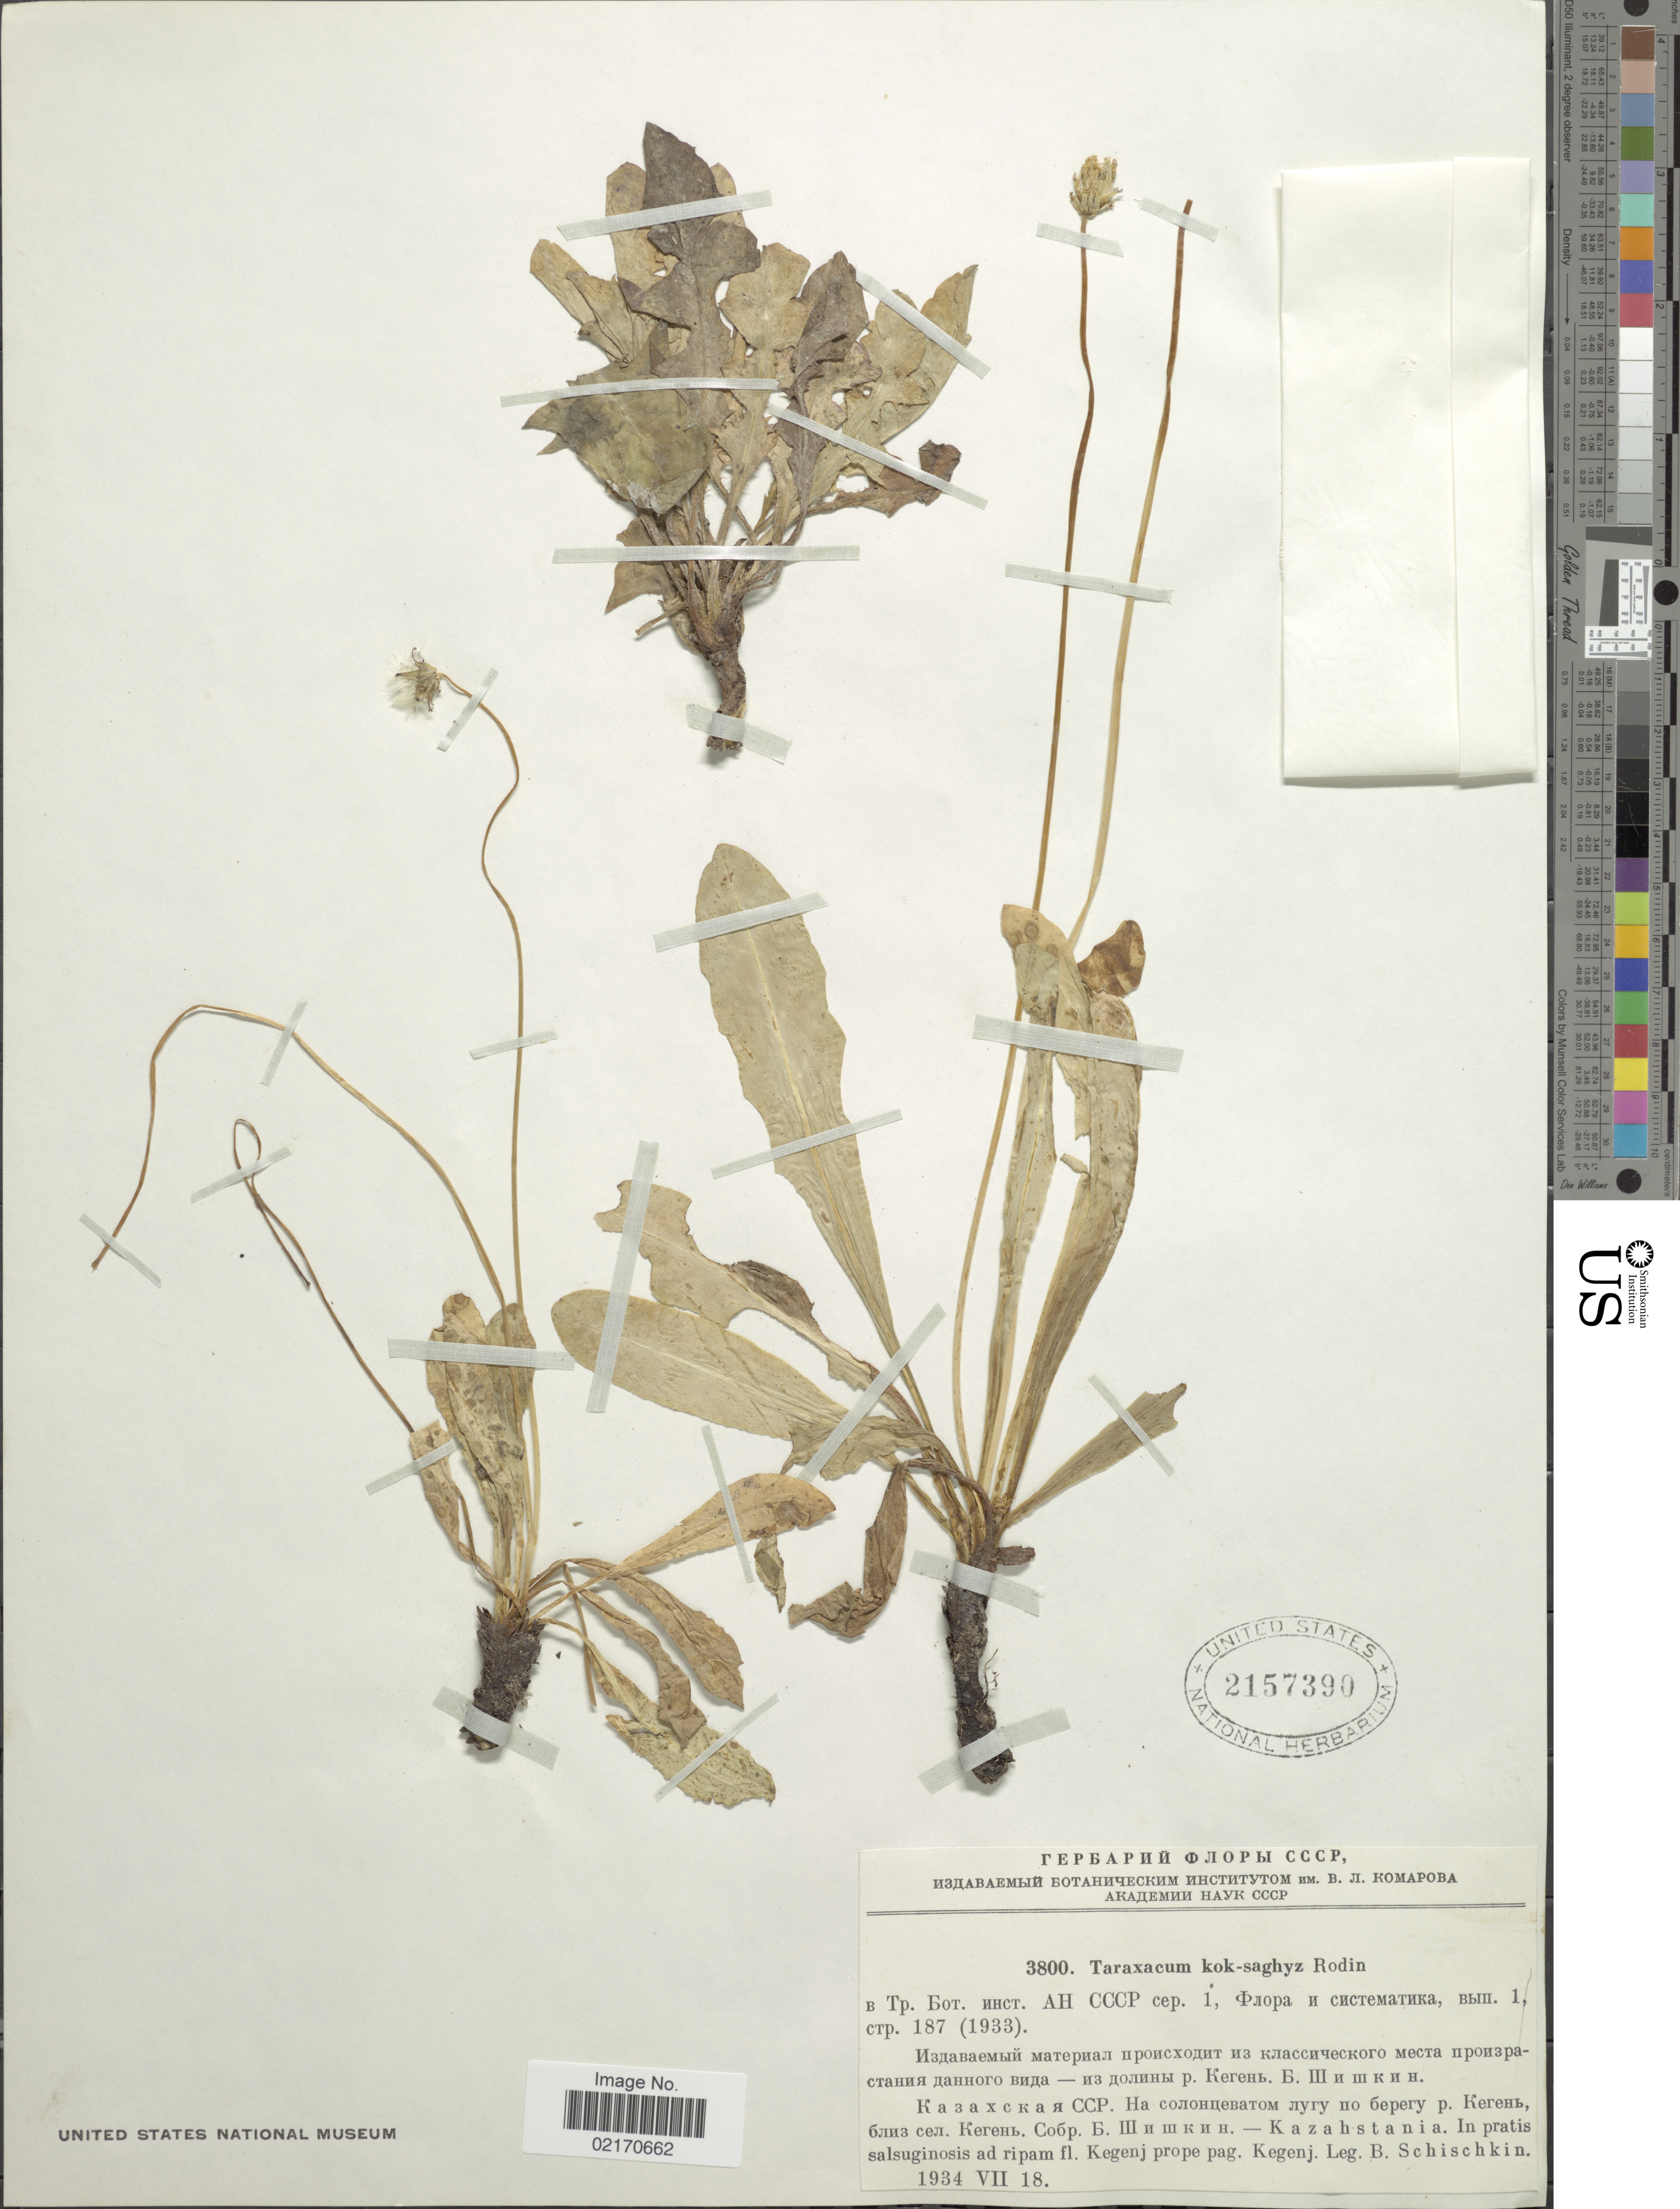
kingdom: Plantae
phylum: Tracheophyta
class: Magnoliopsida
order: Asterales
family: Asteraceae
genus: Taraxacum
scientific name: Taraxacum kok-saghyz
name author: Rodin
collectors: B. K. Schischkin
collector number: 3800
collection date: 1934-07-18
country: Kazakhstan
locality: Kazahstania, in pratis salsuginosis ad ripam fl. Kegenj prope pag. Kegenj.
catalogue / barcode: US 2157390